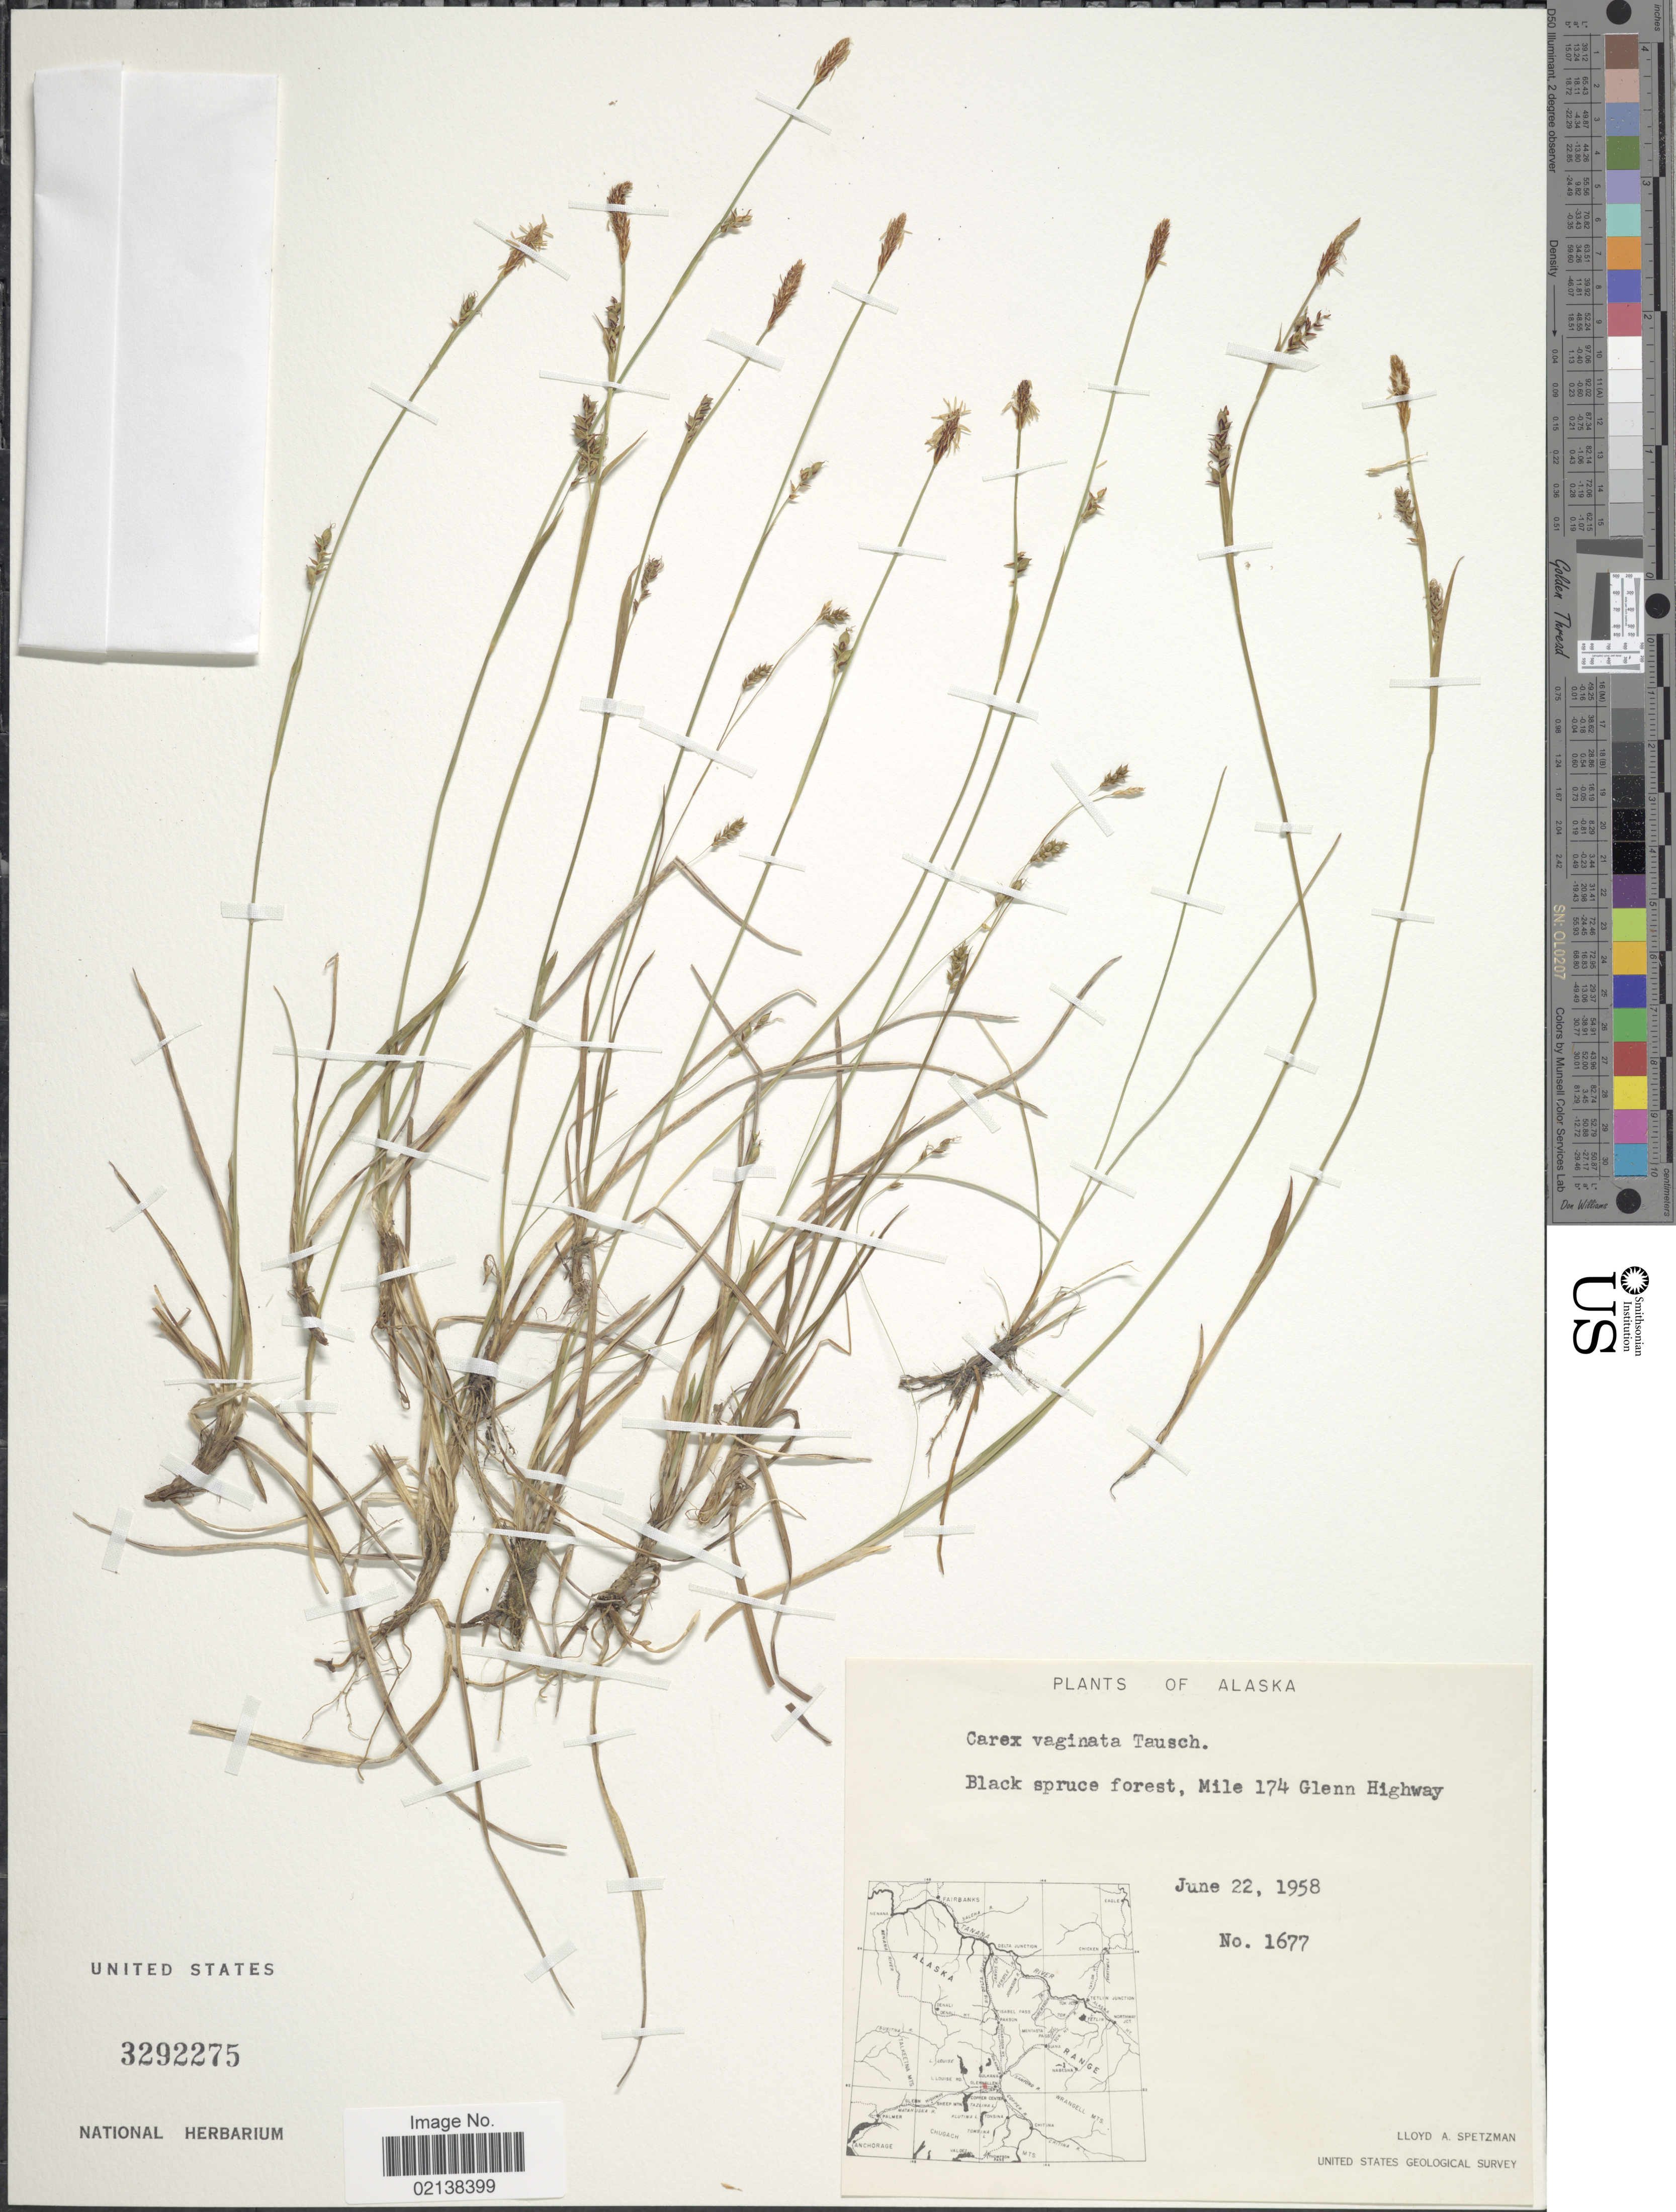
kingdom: Plantae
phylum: Tracheophyta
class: Liliopsida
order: Poales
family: Cyperaceae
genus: Carex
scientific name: Carex vaginata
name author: Tausch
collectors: L. Spetzman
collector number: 1677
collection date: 1958-06-22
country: United States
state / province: Alaska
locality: Black spruce forest, Mile 174 Glenn Highway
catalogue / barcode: US 3292275